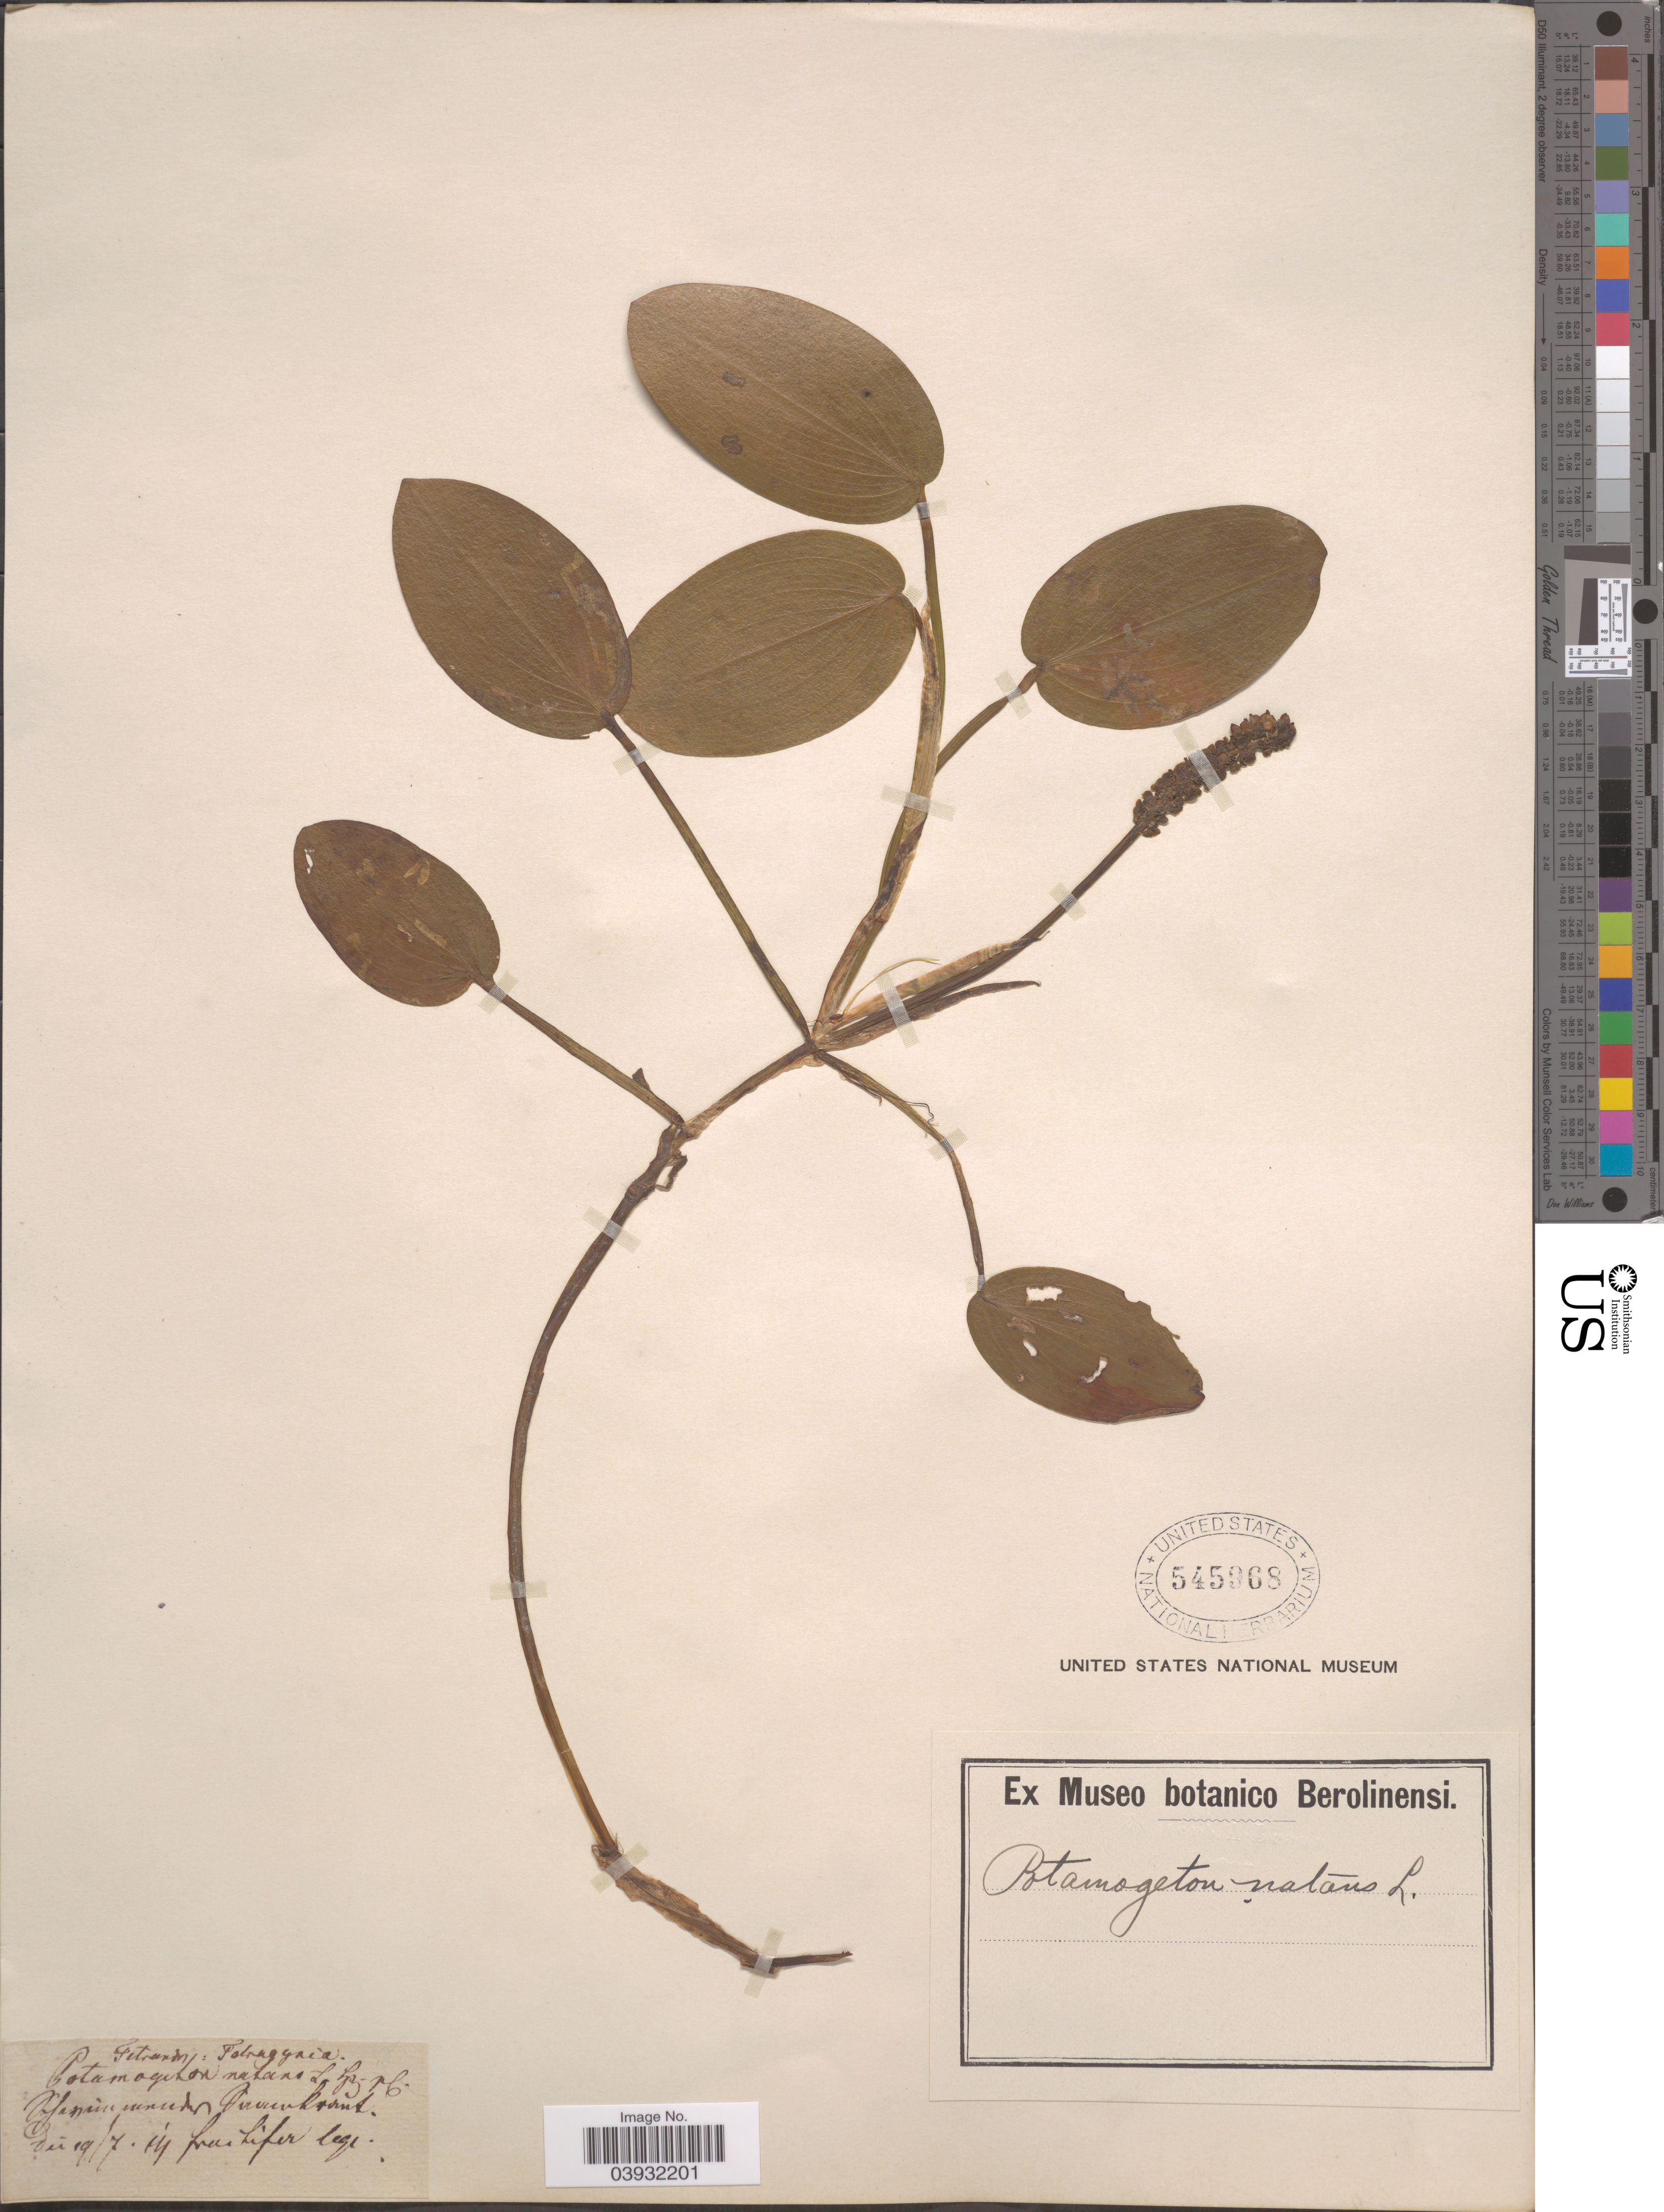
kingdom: Plantae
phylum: Tracheophyta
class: Liliopsida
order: Alismatales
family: Potamogetonaceae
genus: Potamogeton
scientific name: Potamogeton natans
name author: L.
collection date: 1917-12-14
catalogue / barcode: US 545968